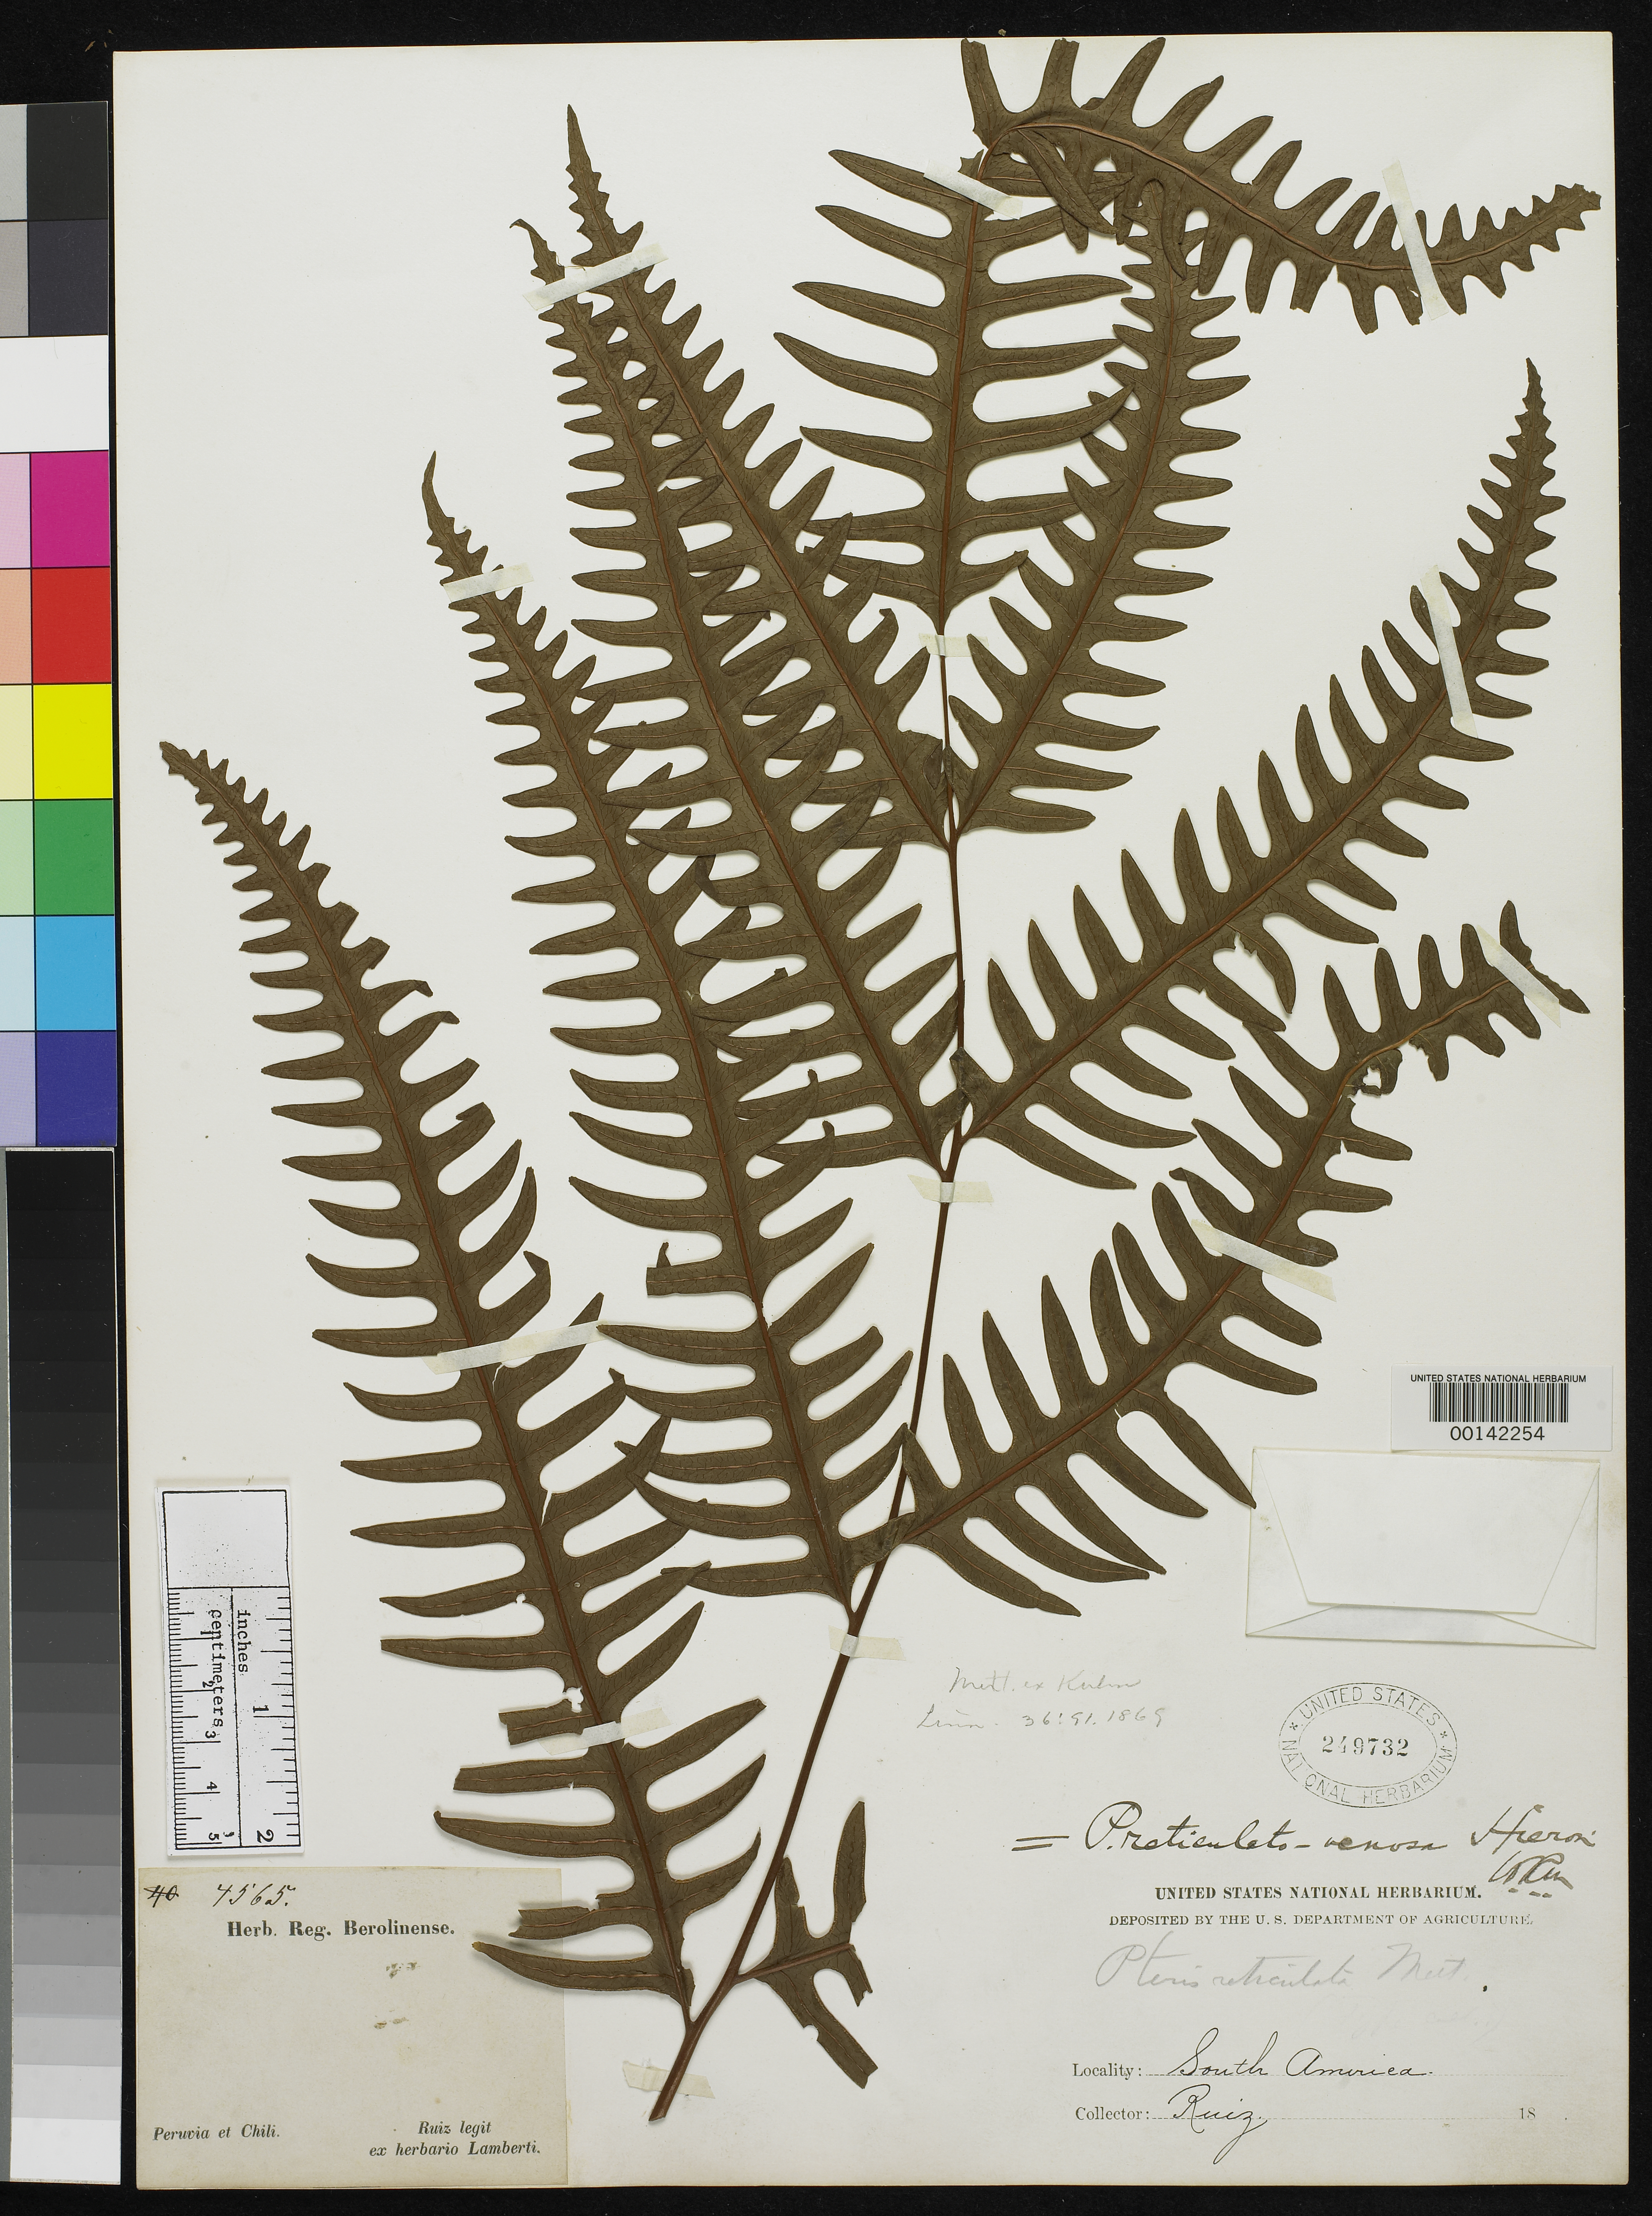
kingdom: Plantae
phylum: Tracheophyta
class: Polypodiopsida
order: Polypodiales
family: Pteridaceae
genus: Pteris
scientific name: Pteris reticulata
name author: Mett. ex Kuhn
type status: Type Material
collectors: H. Ruiz López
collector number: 4565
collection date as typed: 18--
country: Chile / Peru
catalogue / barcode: US 249732